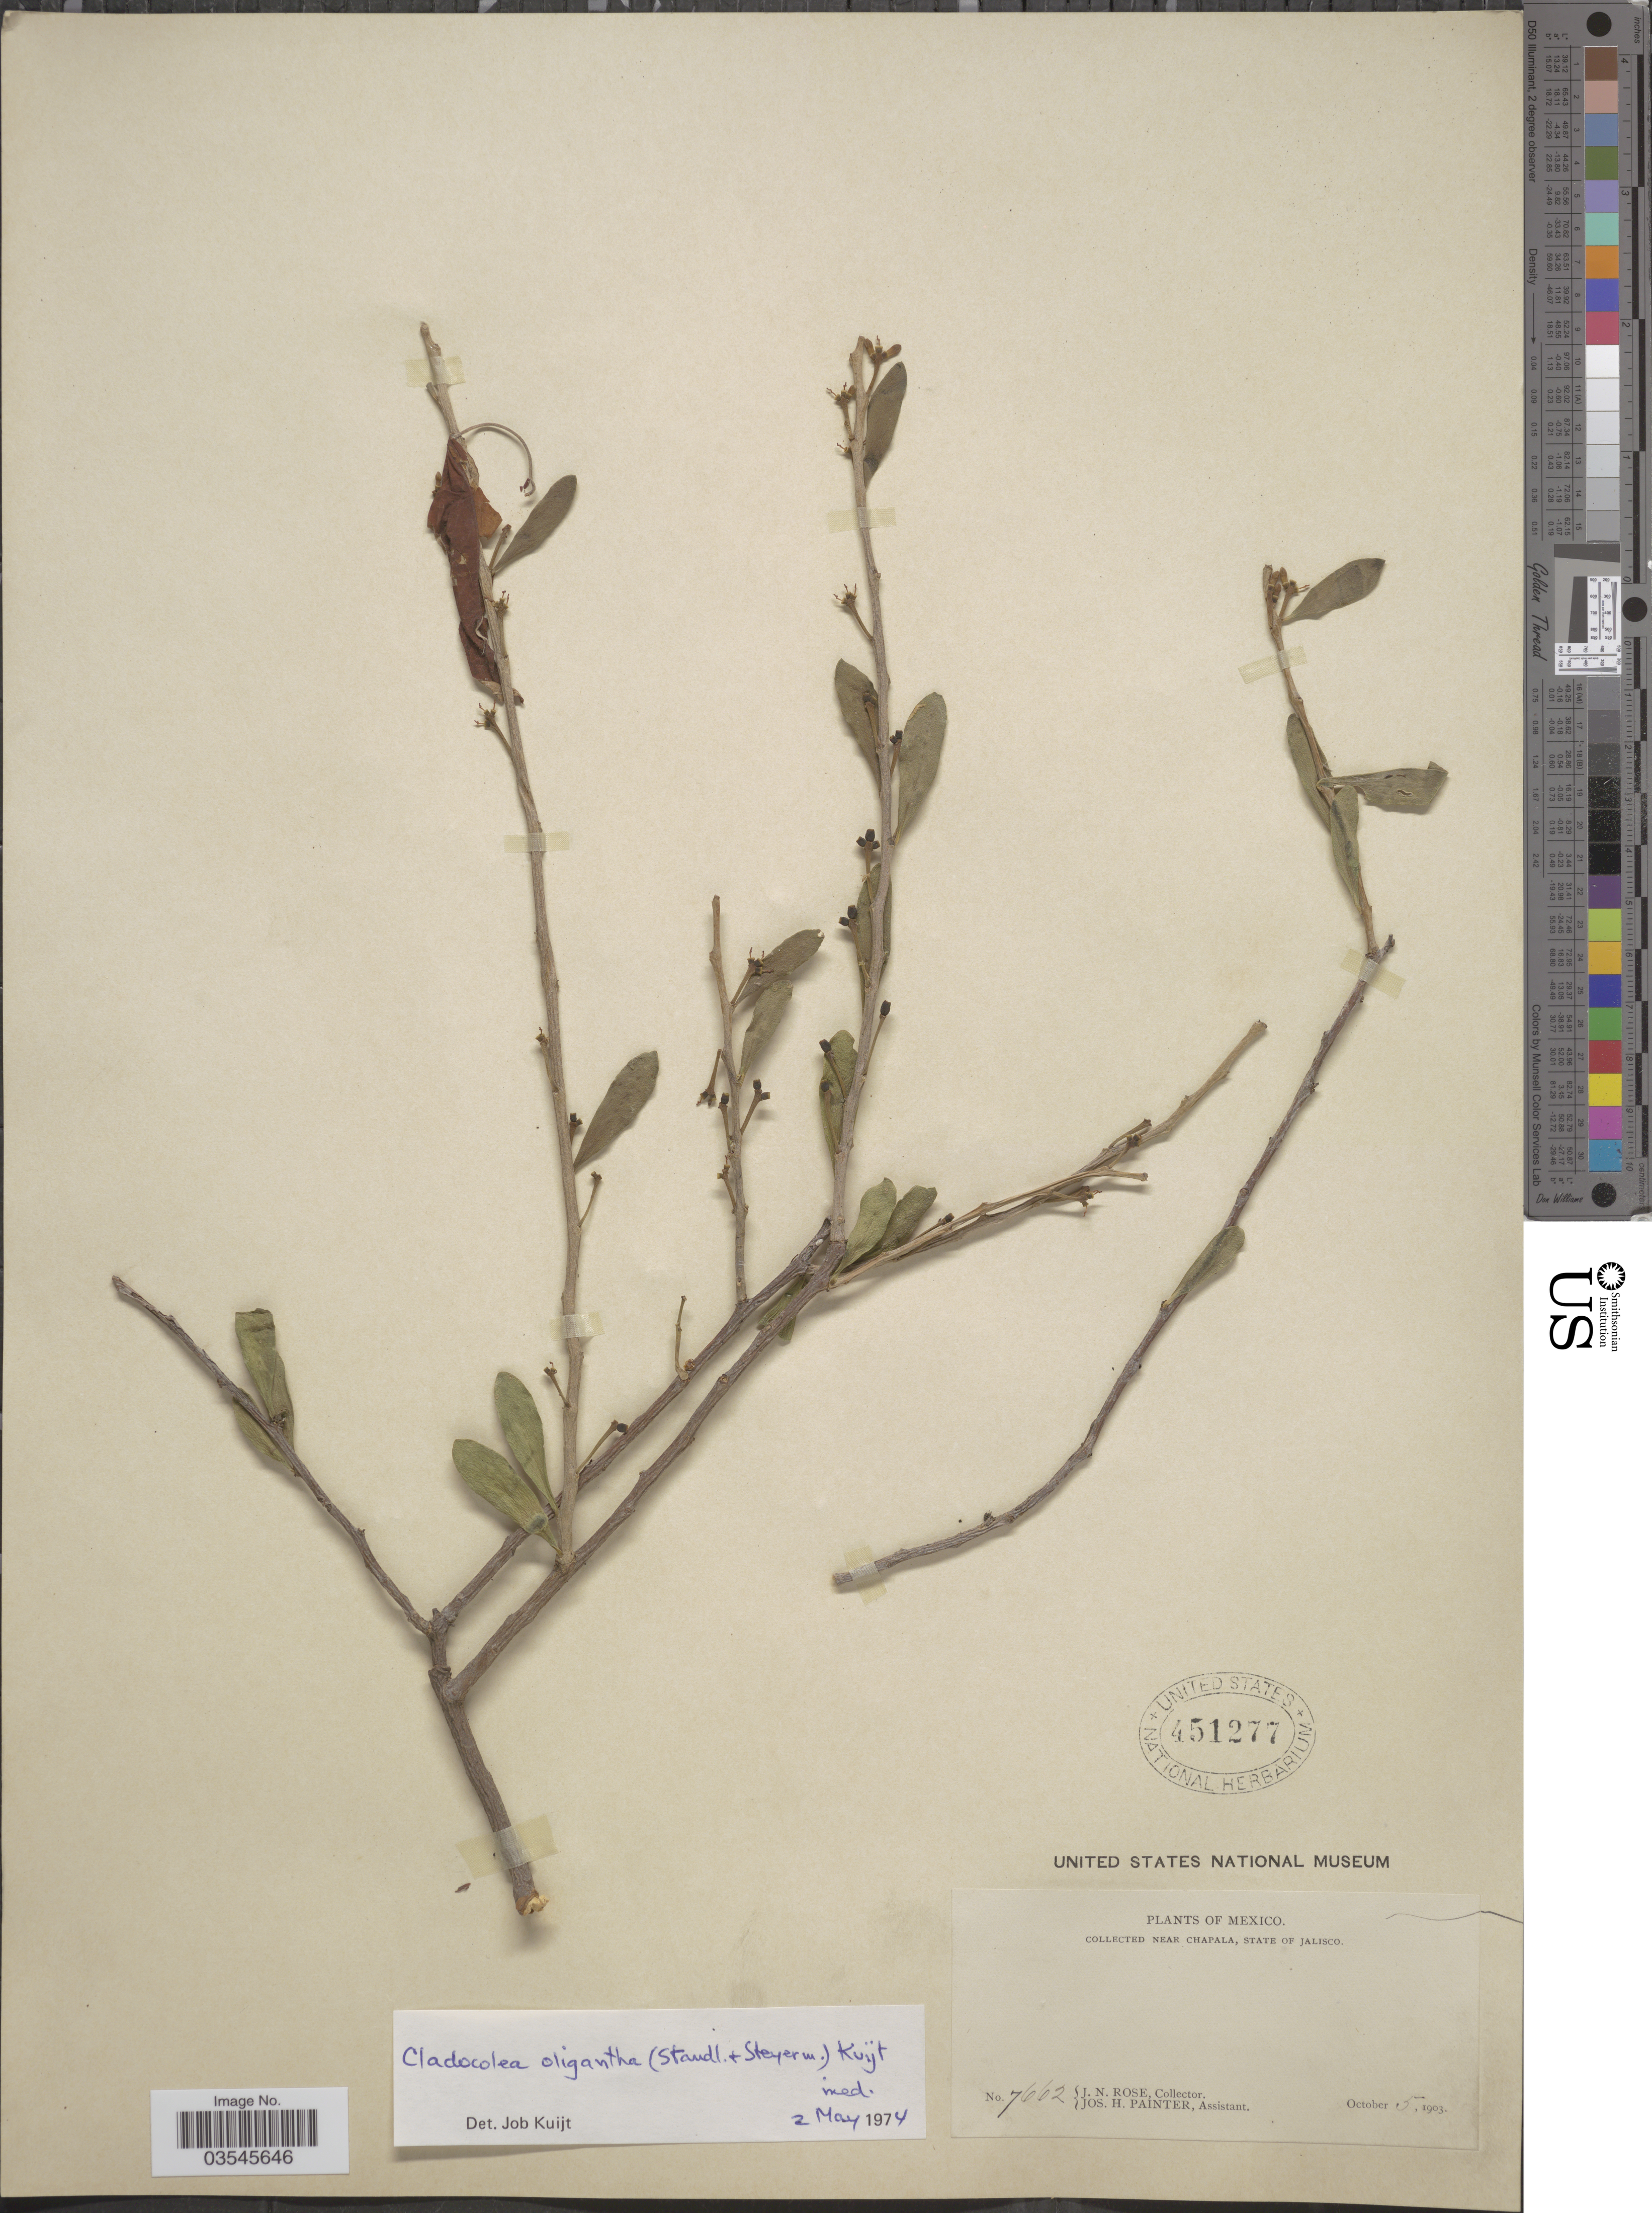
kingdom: Plantae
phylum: Tracheophyta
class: Magnoliopsida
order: Santalales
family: Loranthaceae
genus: Cladocolea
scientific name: Cladocolea oligantha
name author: (Standl. & Steyerm.) Kuijt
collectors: J. N. Rose & J. H. Painter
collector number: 7662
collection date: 1903-10-05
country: Mexico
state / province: Jalisco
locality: Near Chapala.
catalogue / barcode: US 451277